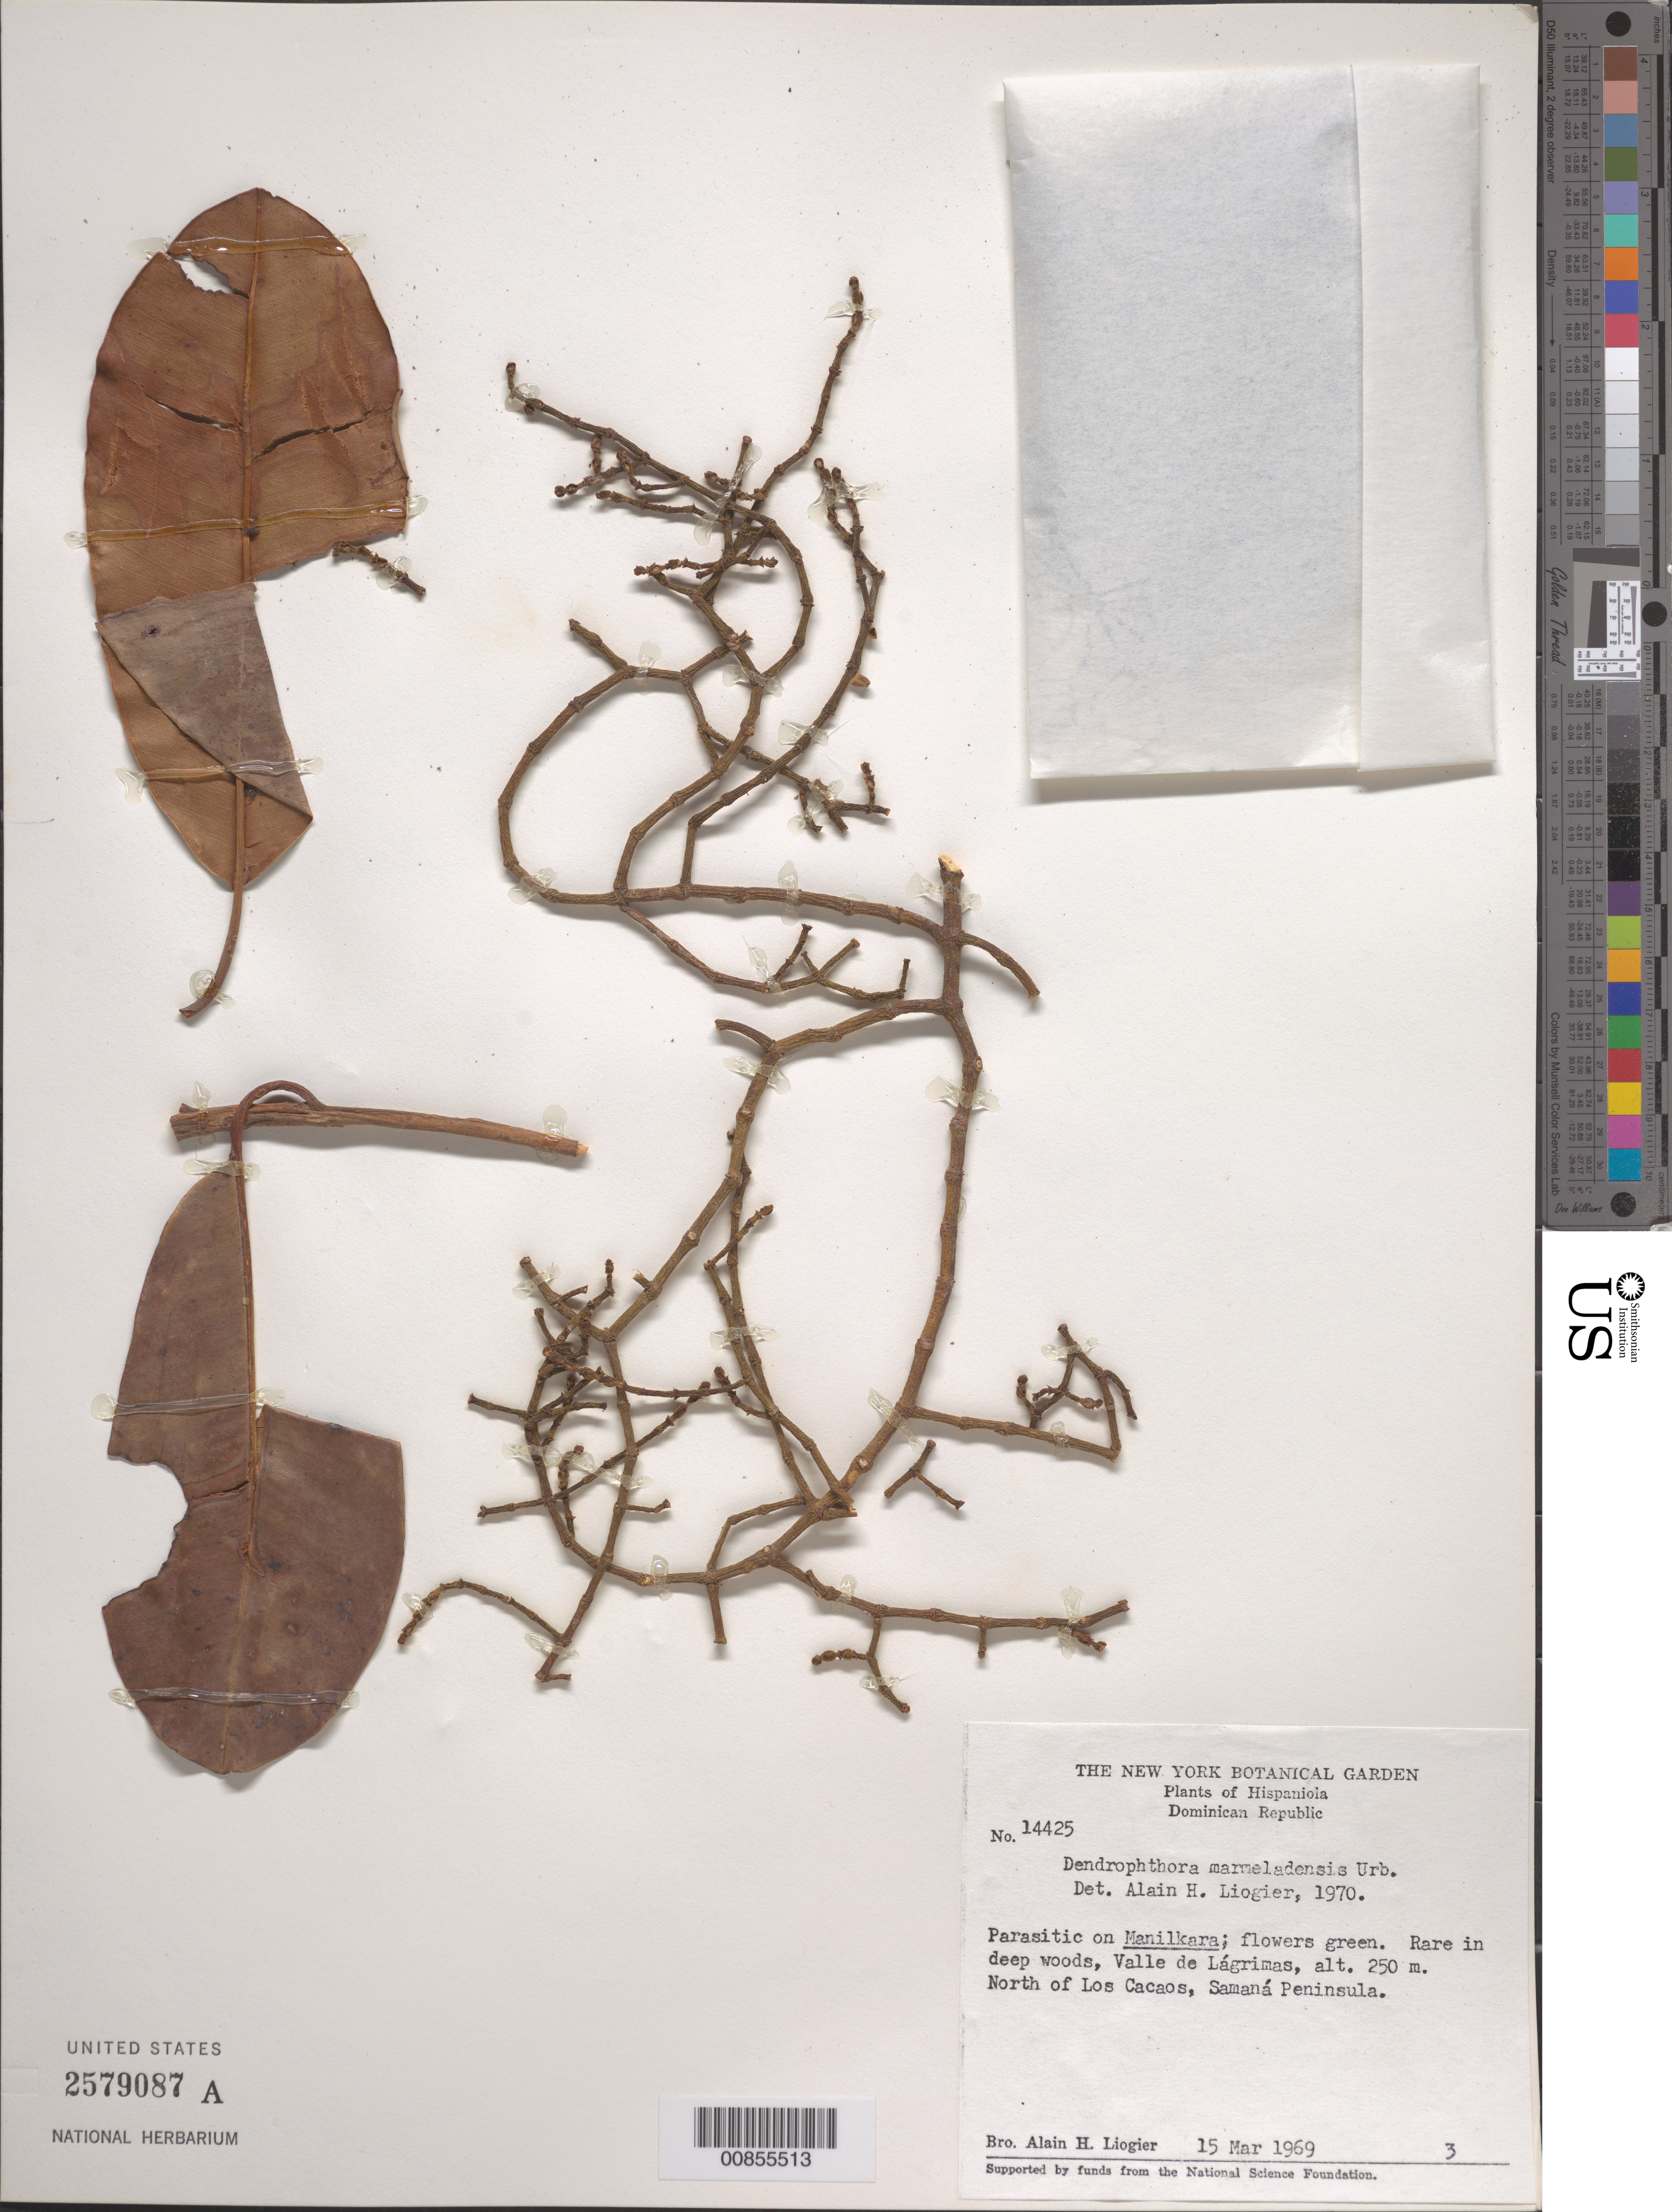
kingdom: Plantae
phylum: Tracheophyta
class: Magnoliopsida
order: Santalales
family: Viscaceae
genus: Dendrophthora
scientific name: Dendrophthora marmeladensis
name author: Urb.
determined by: Liogier, Alain H.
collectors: A. H. Liogier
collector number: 14425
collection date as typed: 15 Mar 1969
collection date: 1969-03-15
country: Dominican Republic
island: Hispaniola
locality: Valle de Lágrimas. North of Los Cacaos, Samaná Península.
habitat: On Manilkara.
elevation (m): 250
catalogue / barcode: US 2579087A